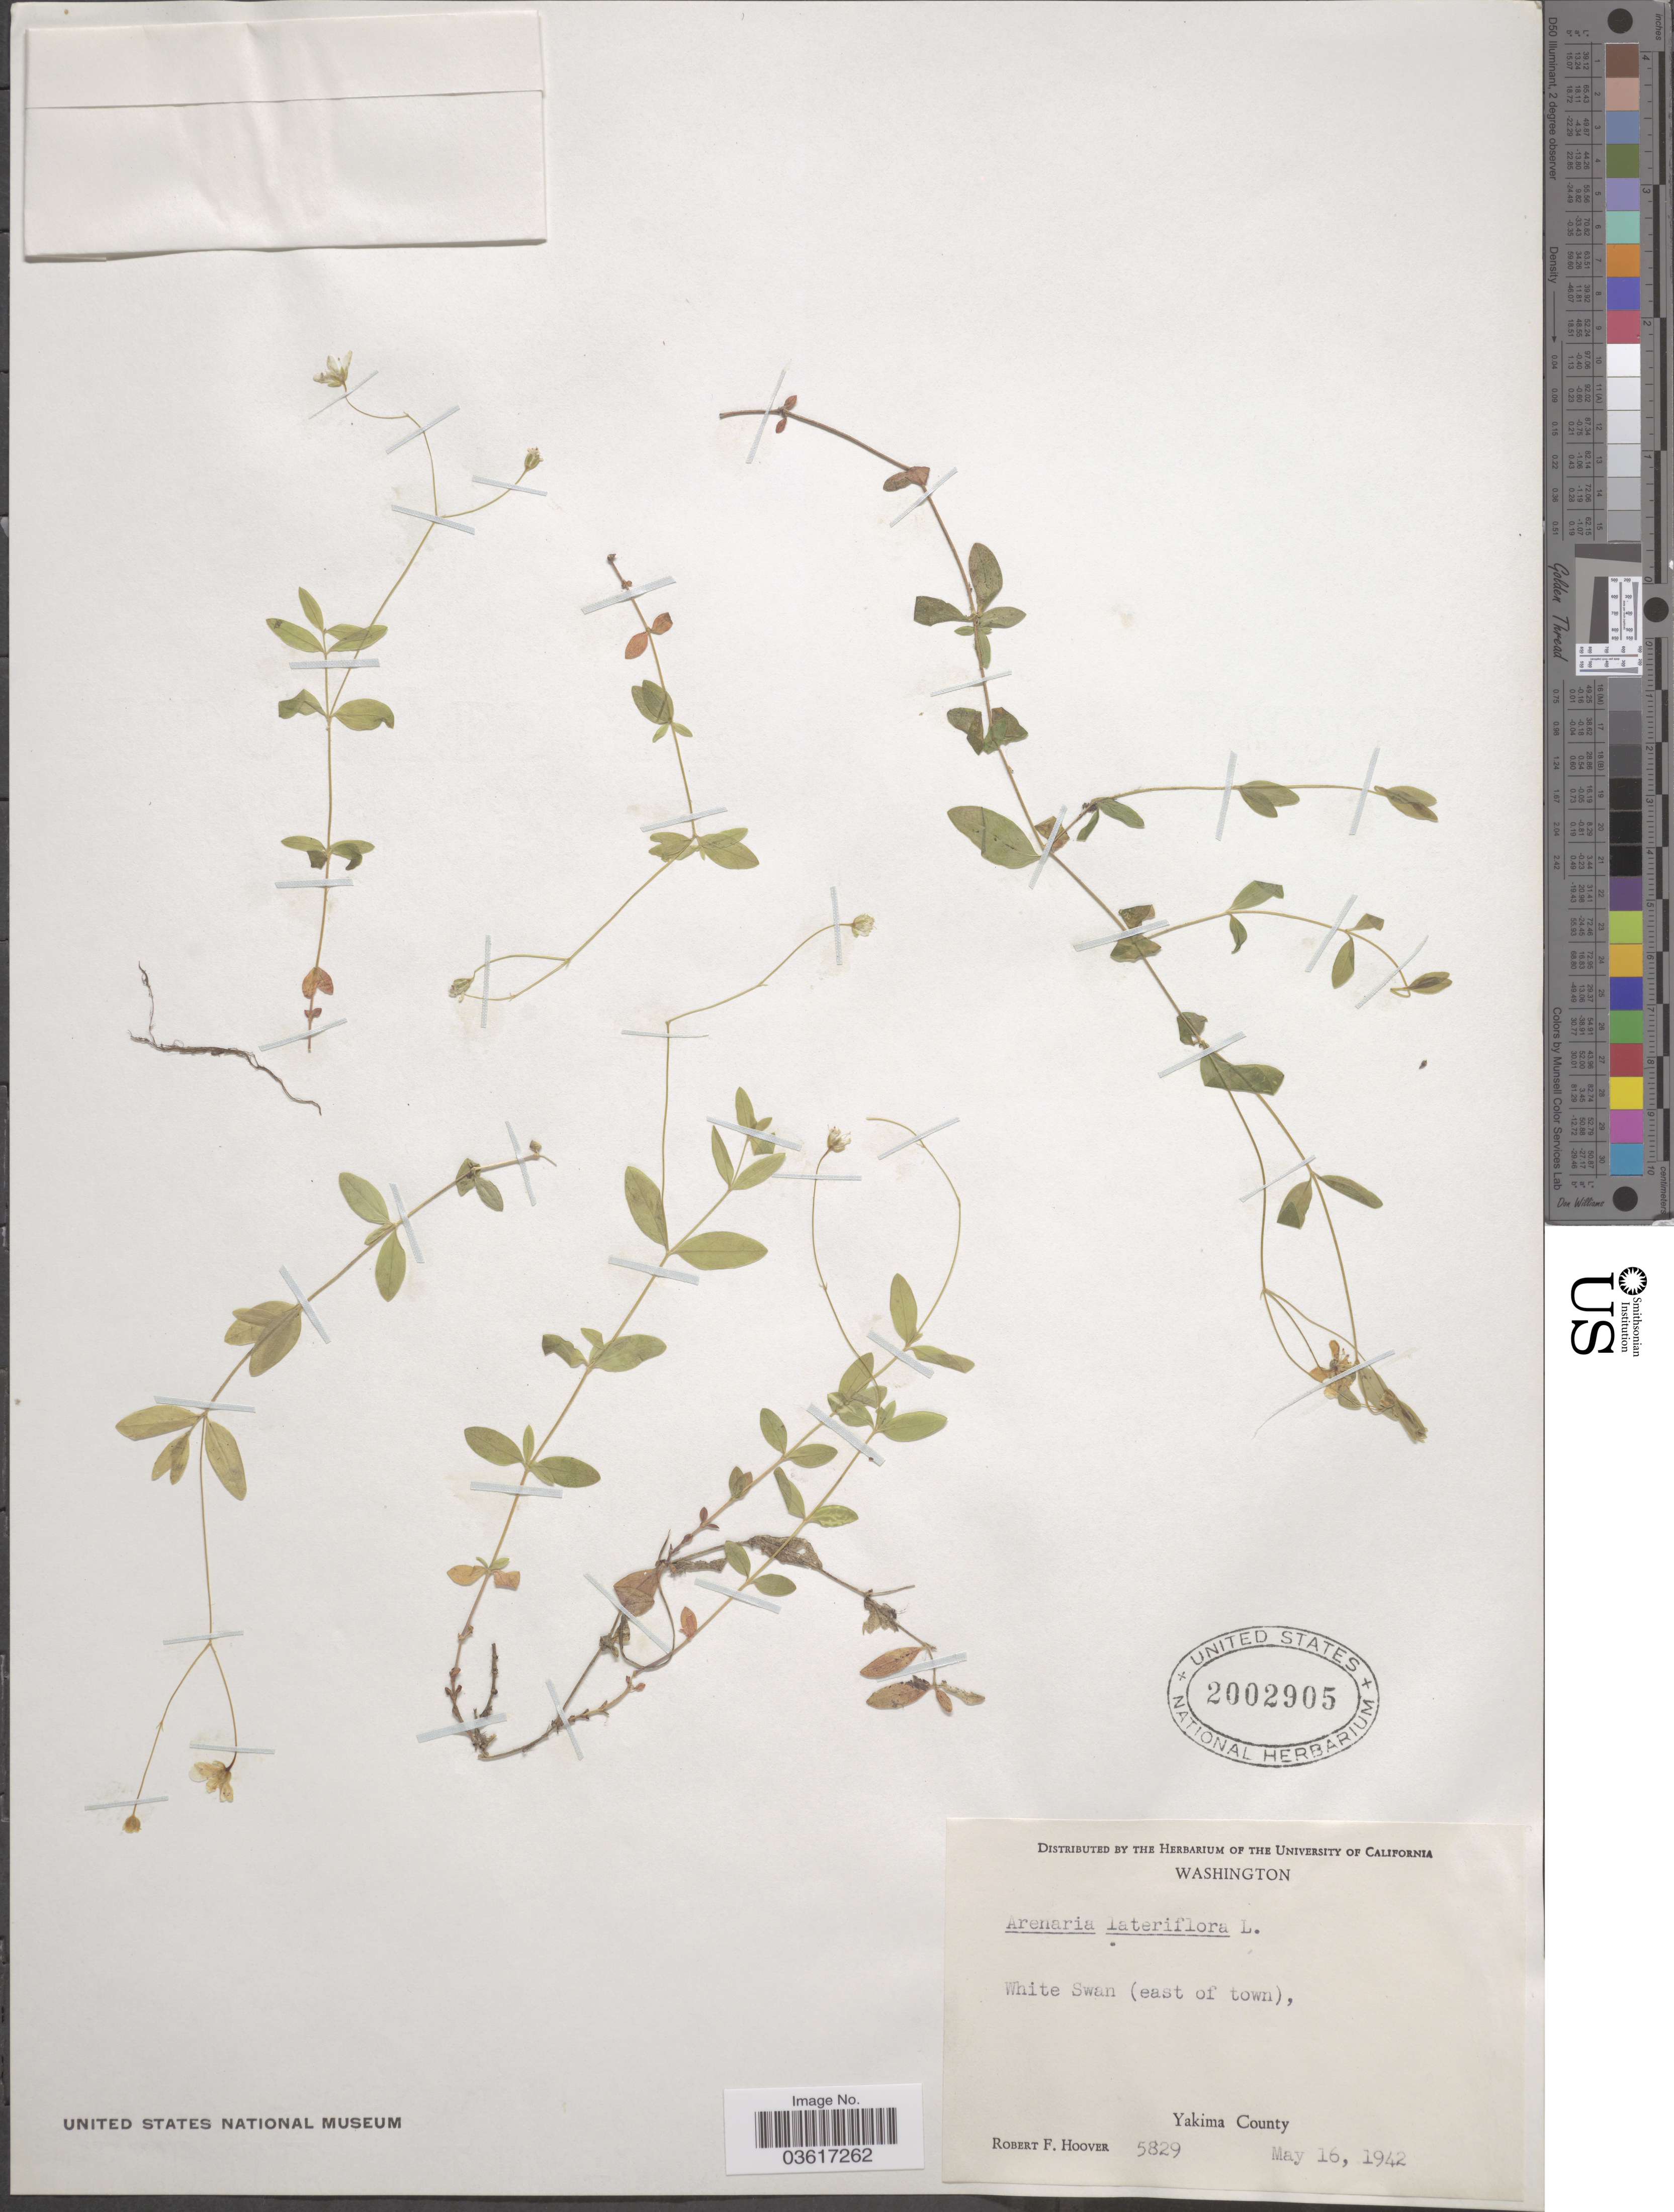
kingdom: Plantae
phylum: Tracheophyta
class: Magnoliopsida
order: Caryophyllales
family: Caryophyllaceae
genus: Moehringia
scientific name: Moehringia lateriflora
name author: (L.) Fenzl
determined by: Strong, Mark T., (BOT), Smithsonian Institution - National Museum of Natural History (UNITED STATES)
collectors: R. F. Hoover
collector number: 5829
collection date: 1942-05-16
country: United States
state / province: Washington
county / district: Yakima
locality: White Swan (east of town), Yakima County.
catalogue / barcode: US 2002905